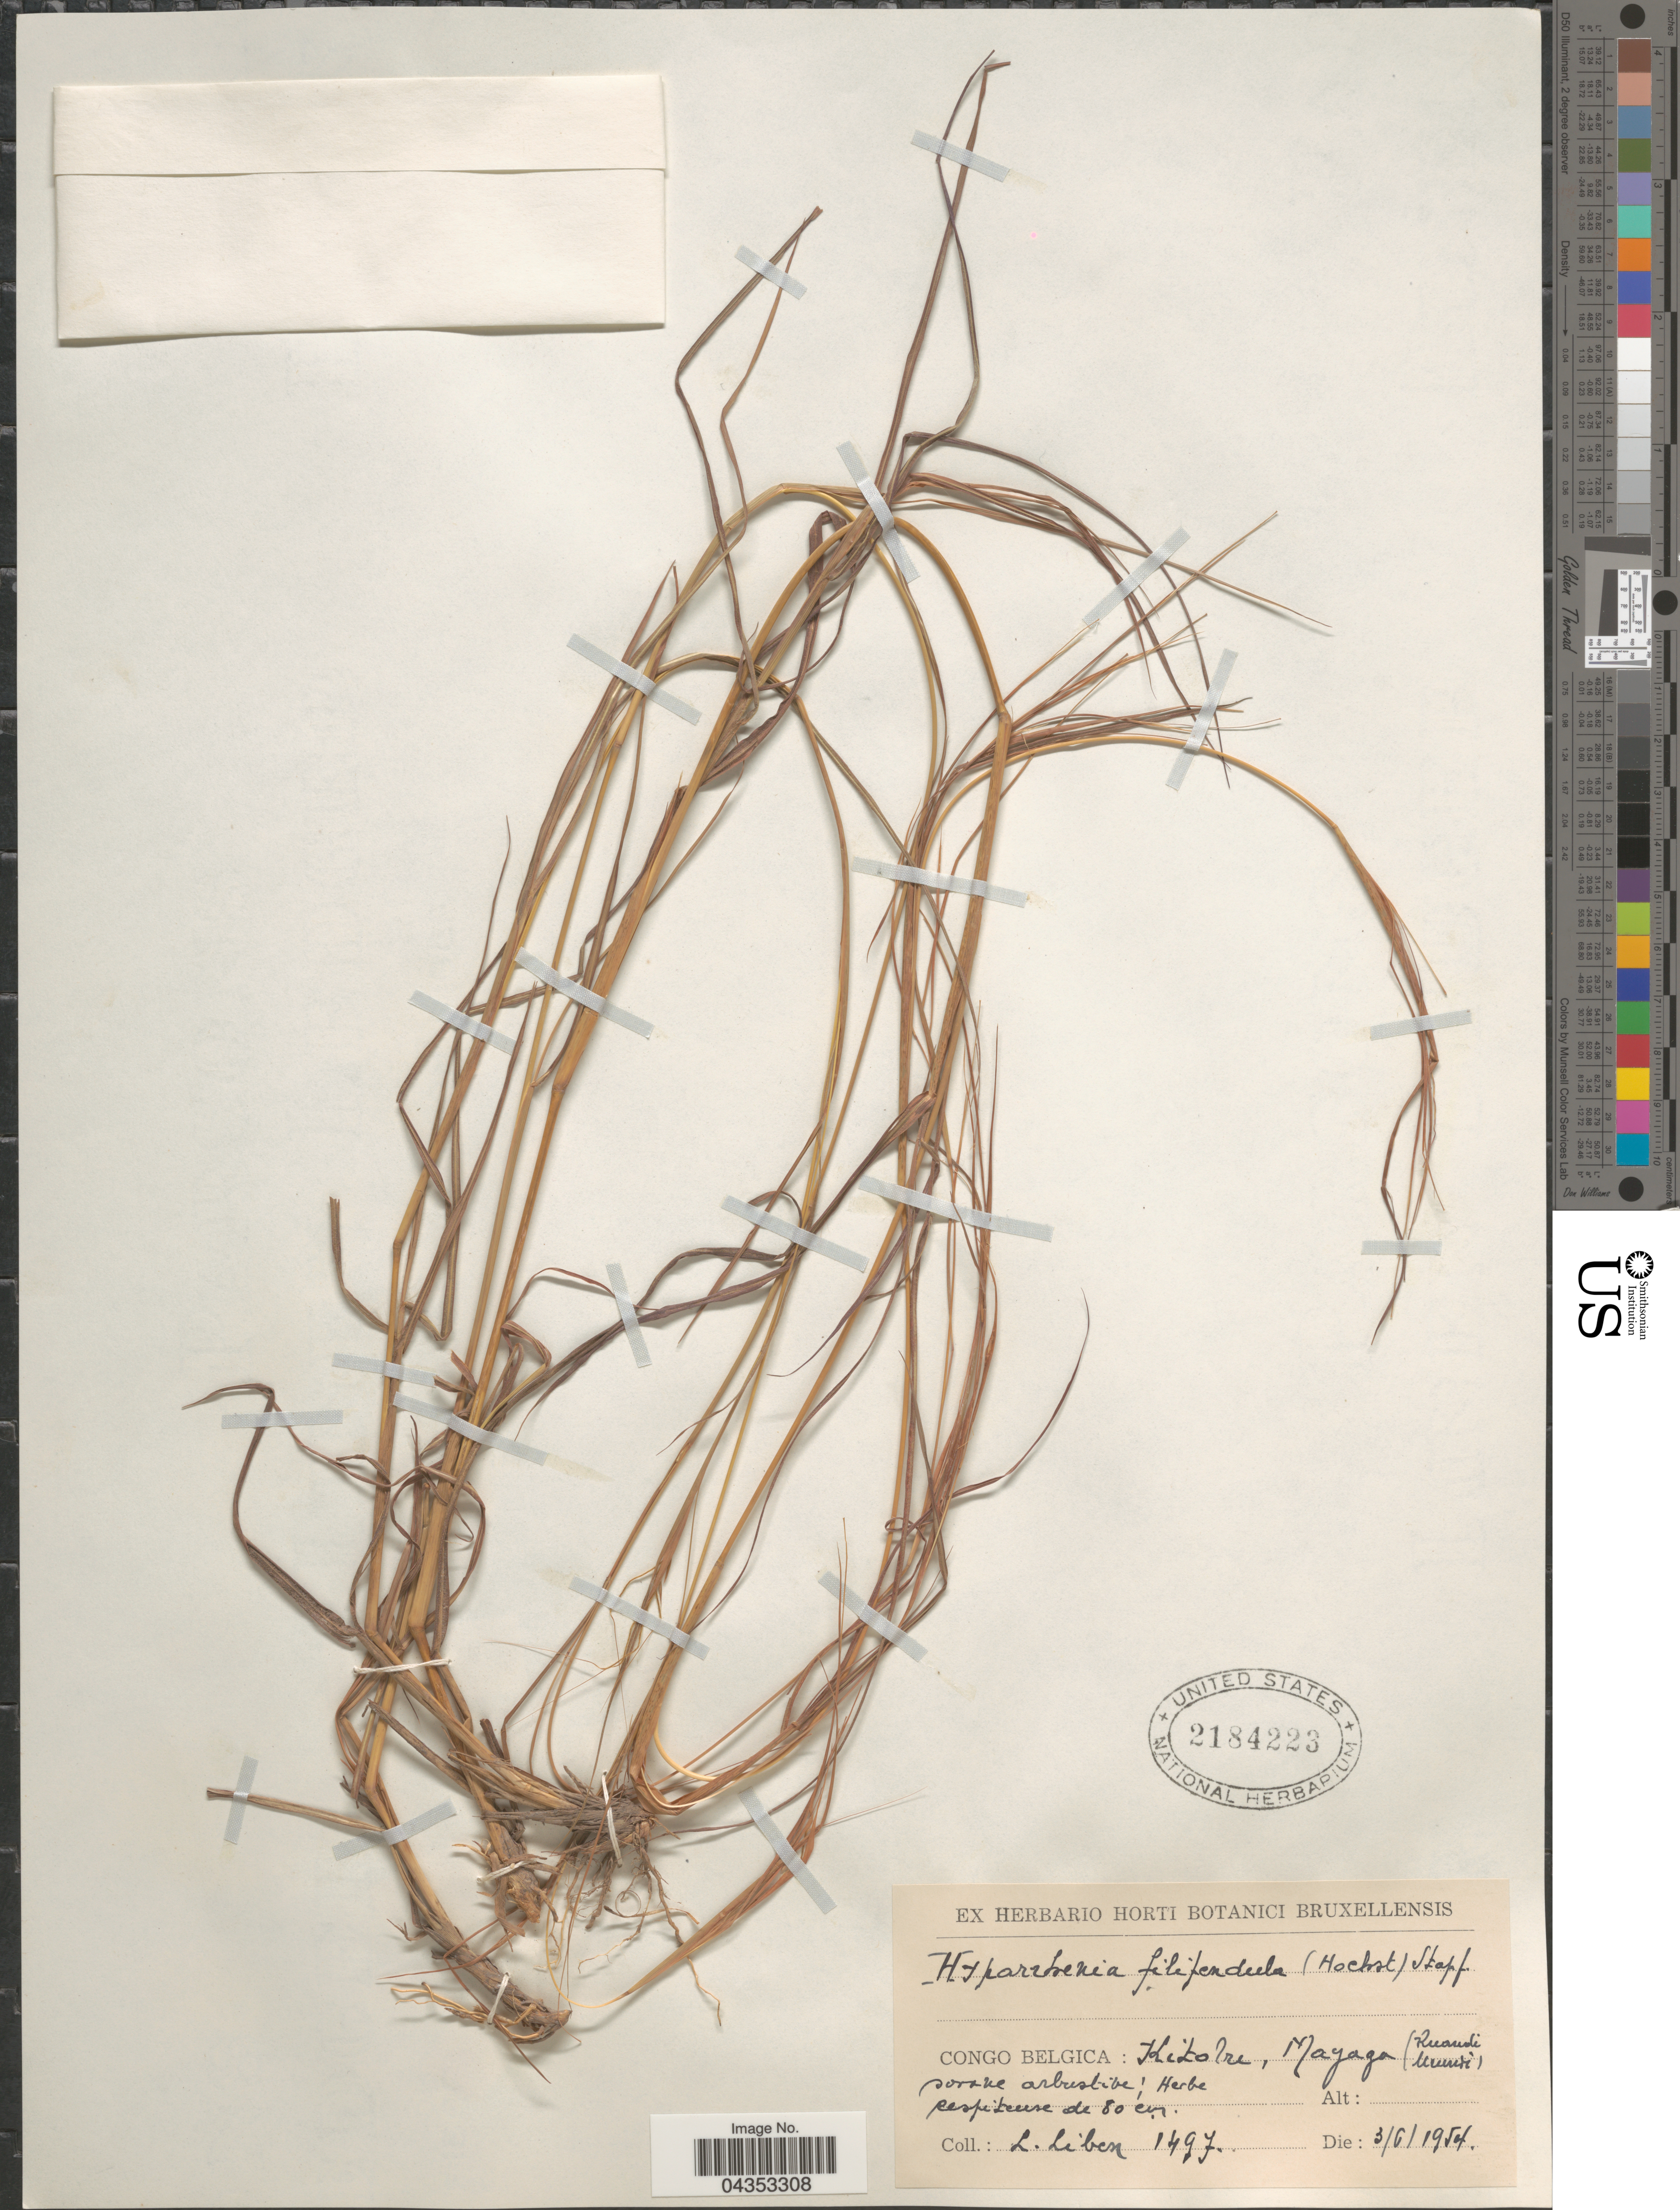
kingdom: Plantae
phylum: Tracheophyta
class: Liliopsida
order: Poales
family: Poaceae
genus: Hyparrhenia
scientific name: Hyparrhenia filipendula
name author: (Hochr.) Stapf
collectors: L. Liben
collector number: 1497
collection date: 1954-06-03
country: Congo, Democratic Republic of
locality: Congo Belgica: Kitobre [interpreted], Mayaga (Ruandi Urundi).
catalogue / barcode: US 2184223